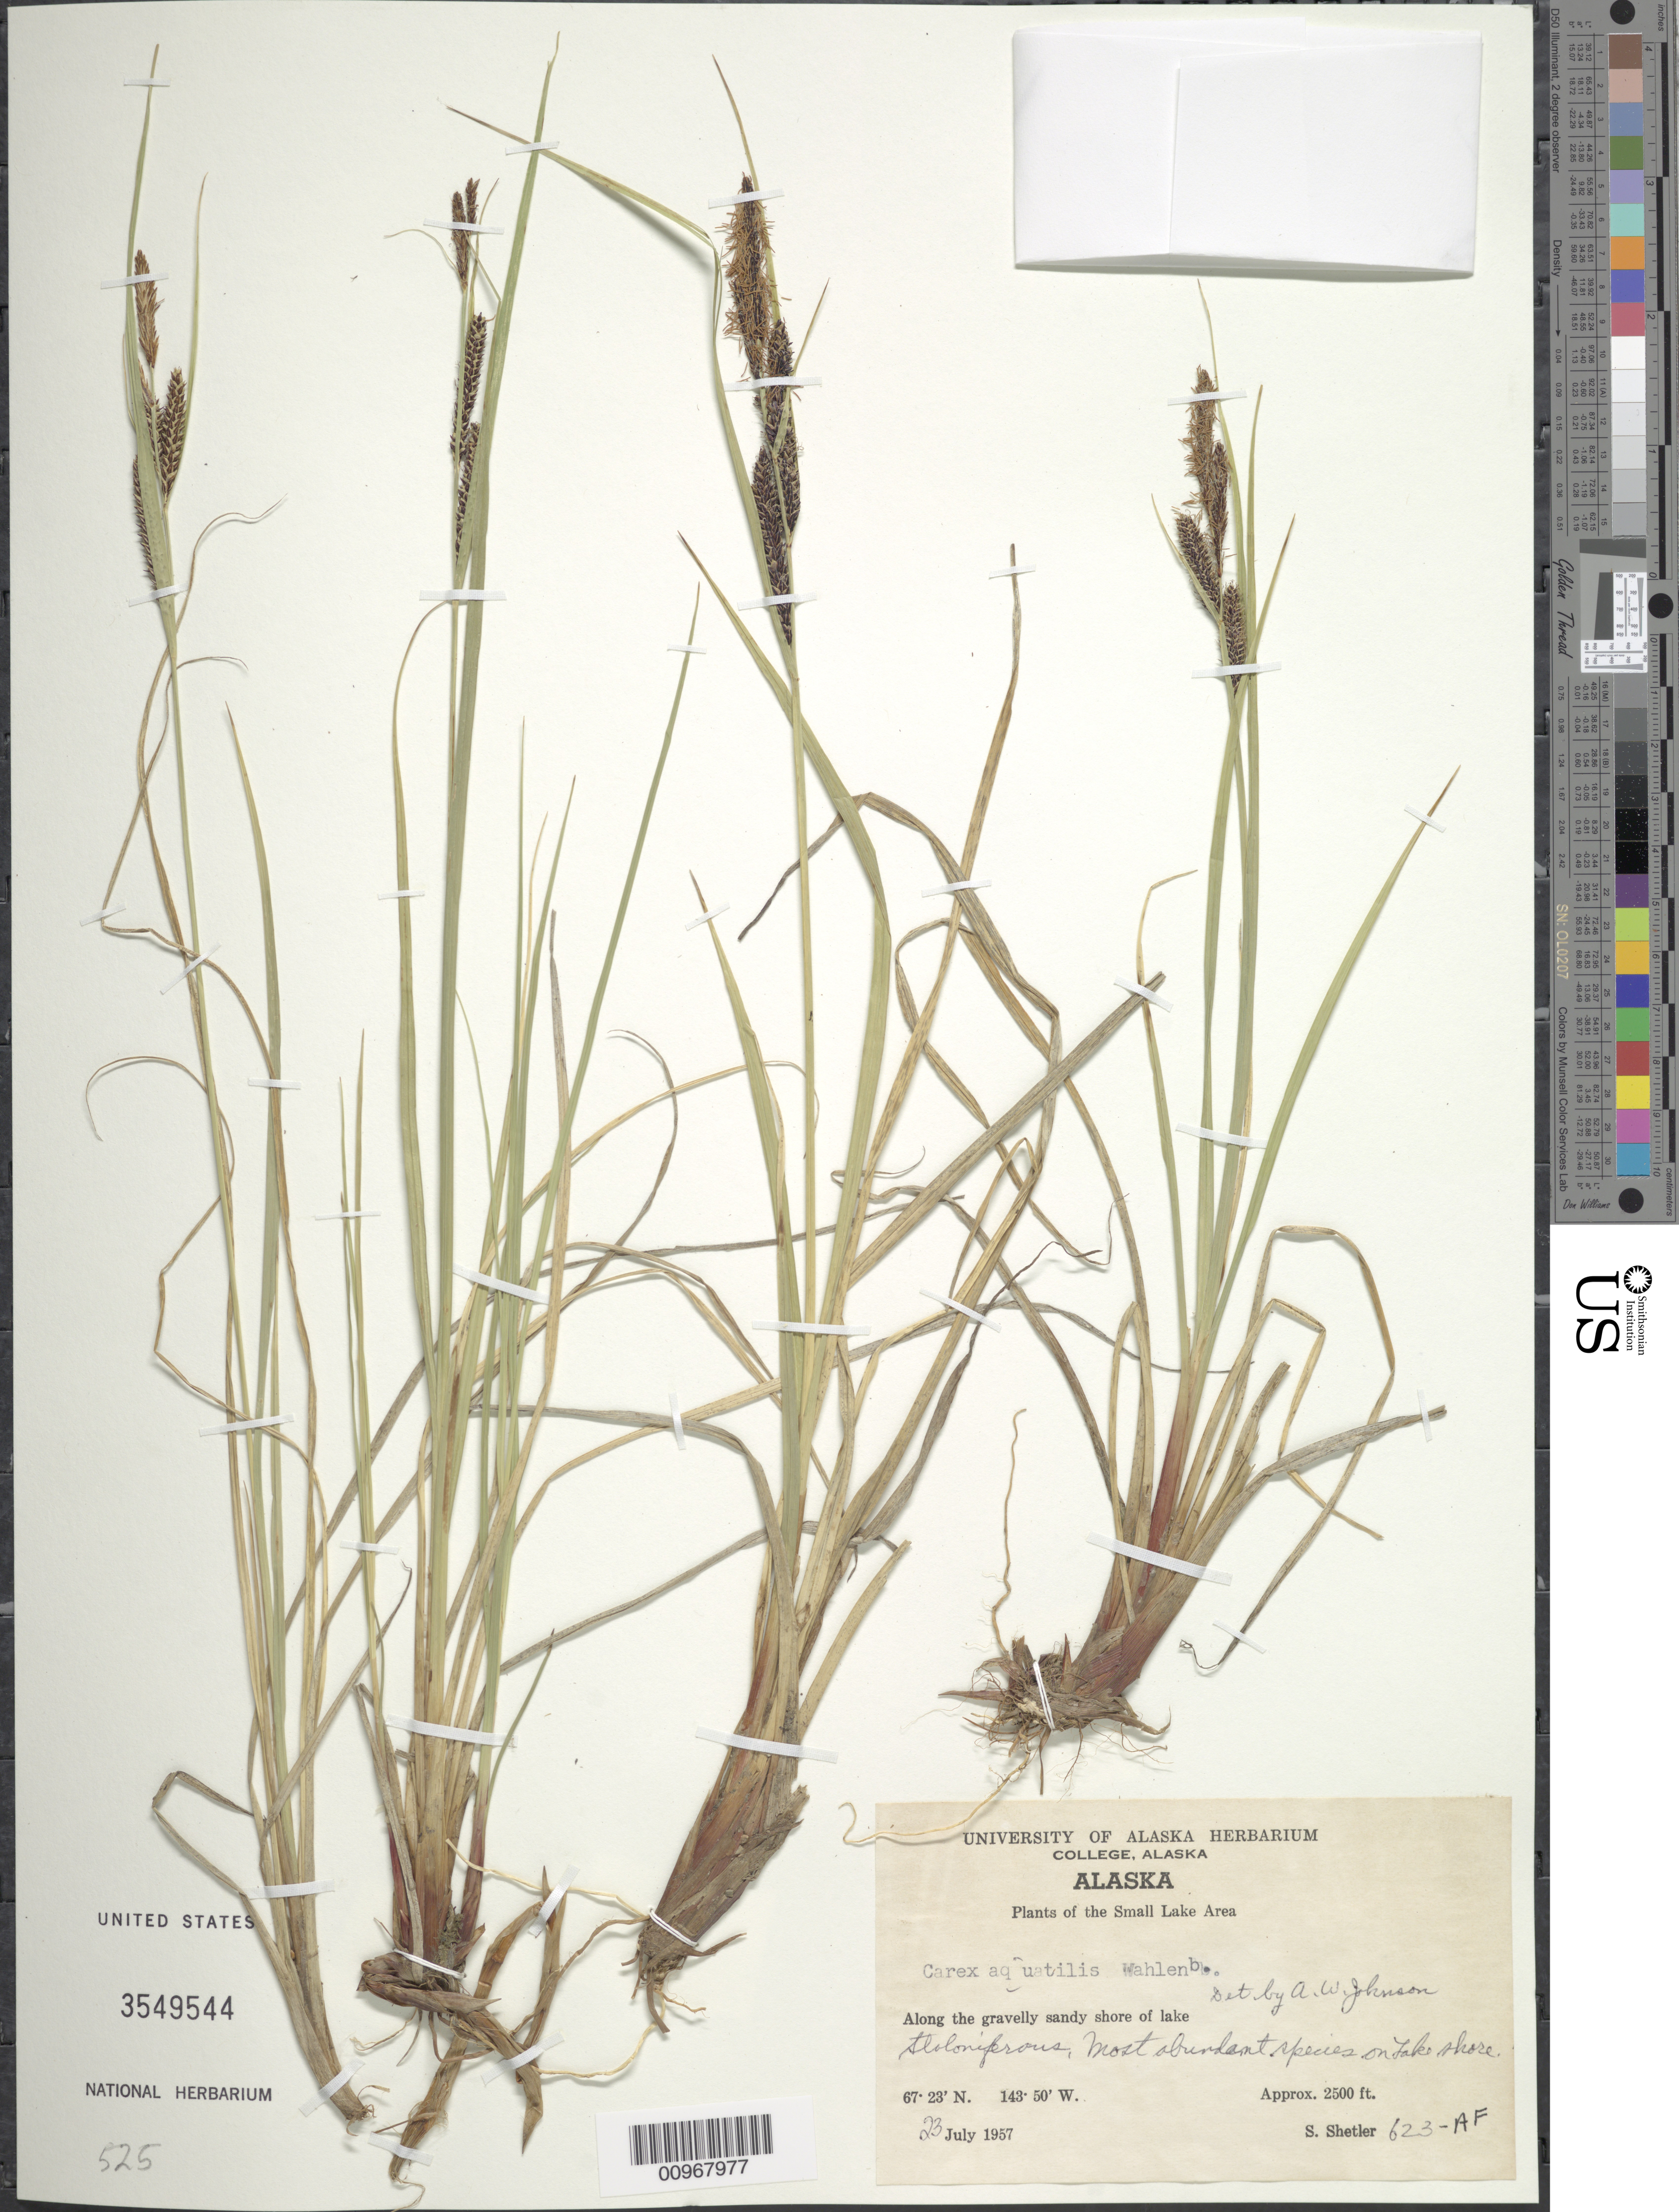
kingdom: Plantae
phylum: Tracheophyta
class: Liliopsida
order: Poales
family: Cyperaceae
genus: Carex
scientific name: Carex aquatilis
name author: Wahlenb.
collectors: S. Shetler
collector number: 623-AF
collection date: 1957-07-23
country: United States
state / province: Alaska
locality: The Small Lake Area, Along the gravelly sandy shore of lake, Stolonoferous, Most abundant species on lake shore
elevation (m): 762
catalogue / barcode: US 3549544